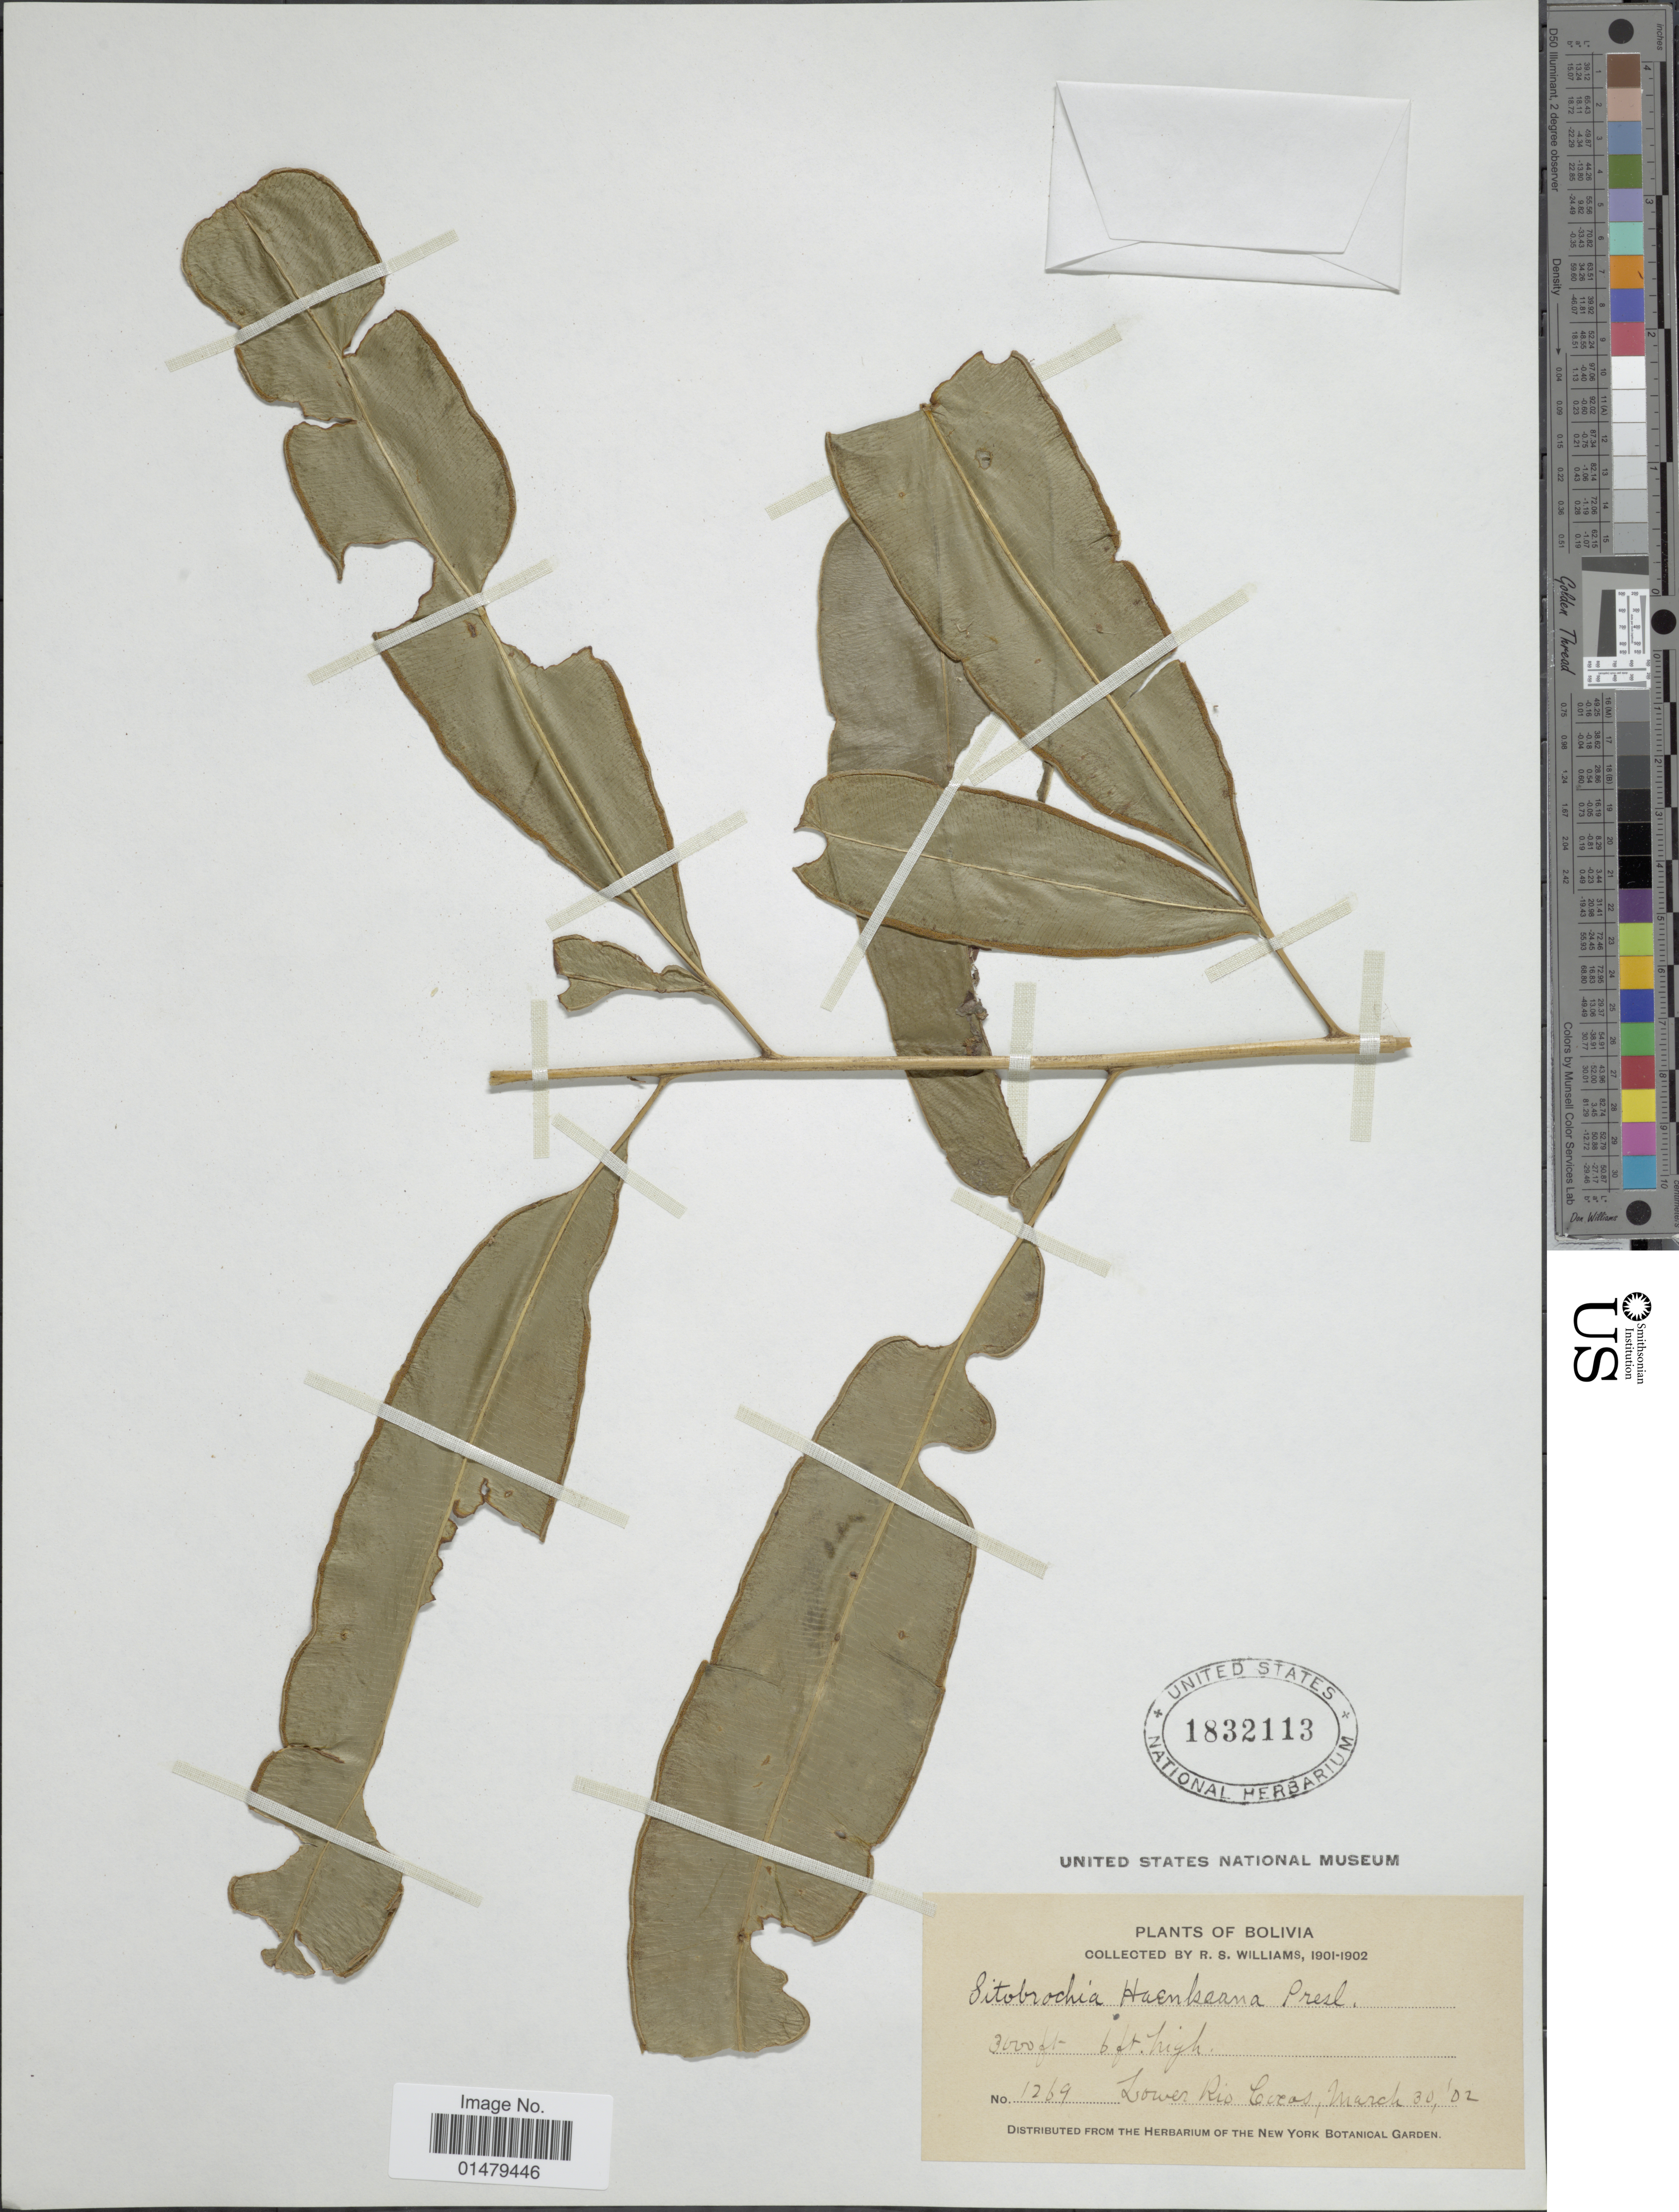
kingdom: Plantae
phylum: Tracheophyta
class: Polypodiopsida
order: Polypodiales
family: Pteridaceae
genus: Pteris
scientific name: Pteris haenkeana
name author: C. Presl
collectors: R. S. Williams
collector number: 1269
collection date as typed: March 30, '02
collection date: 1902-03-30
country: Bolivia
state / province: La Paz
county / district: Franz Tamayo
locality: Lower Rio Cocos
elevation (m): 914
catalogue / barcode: US 1832113